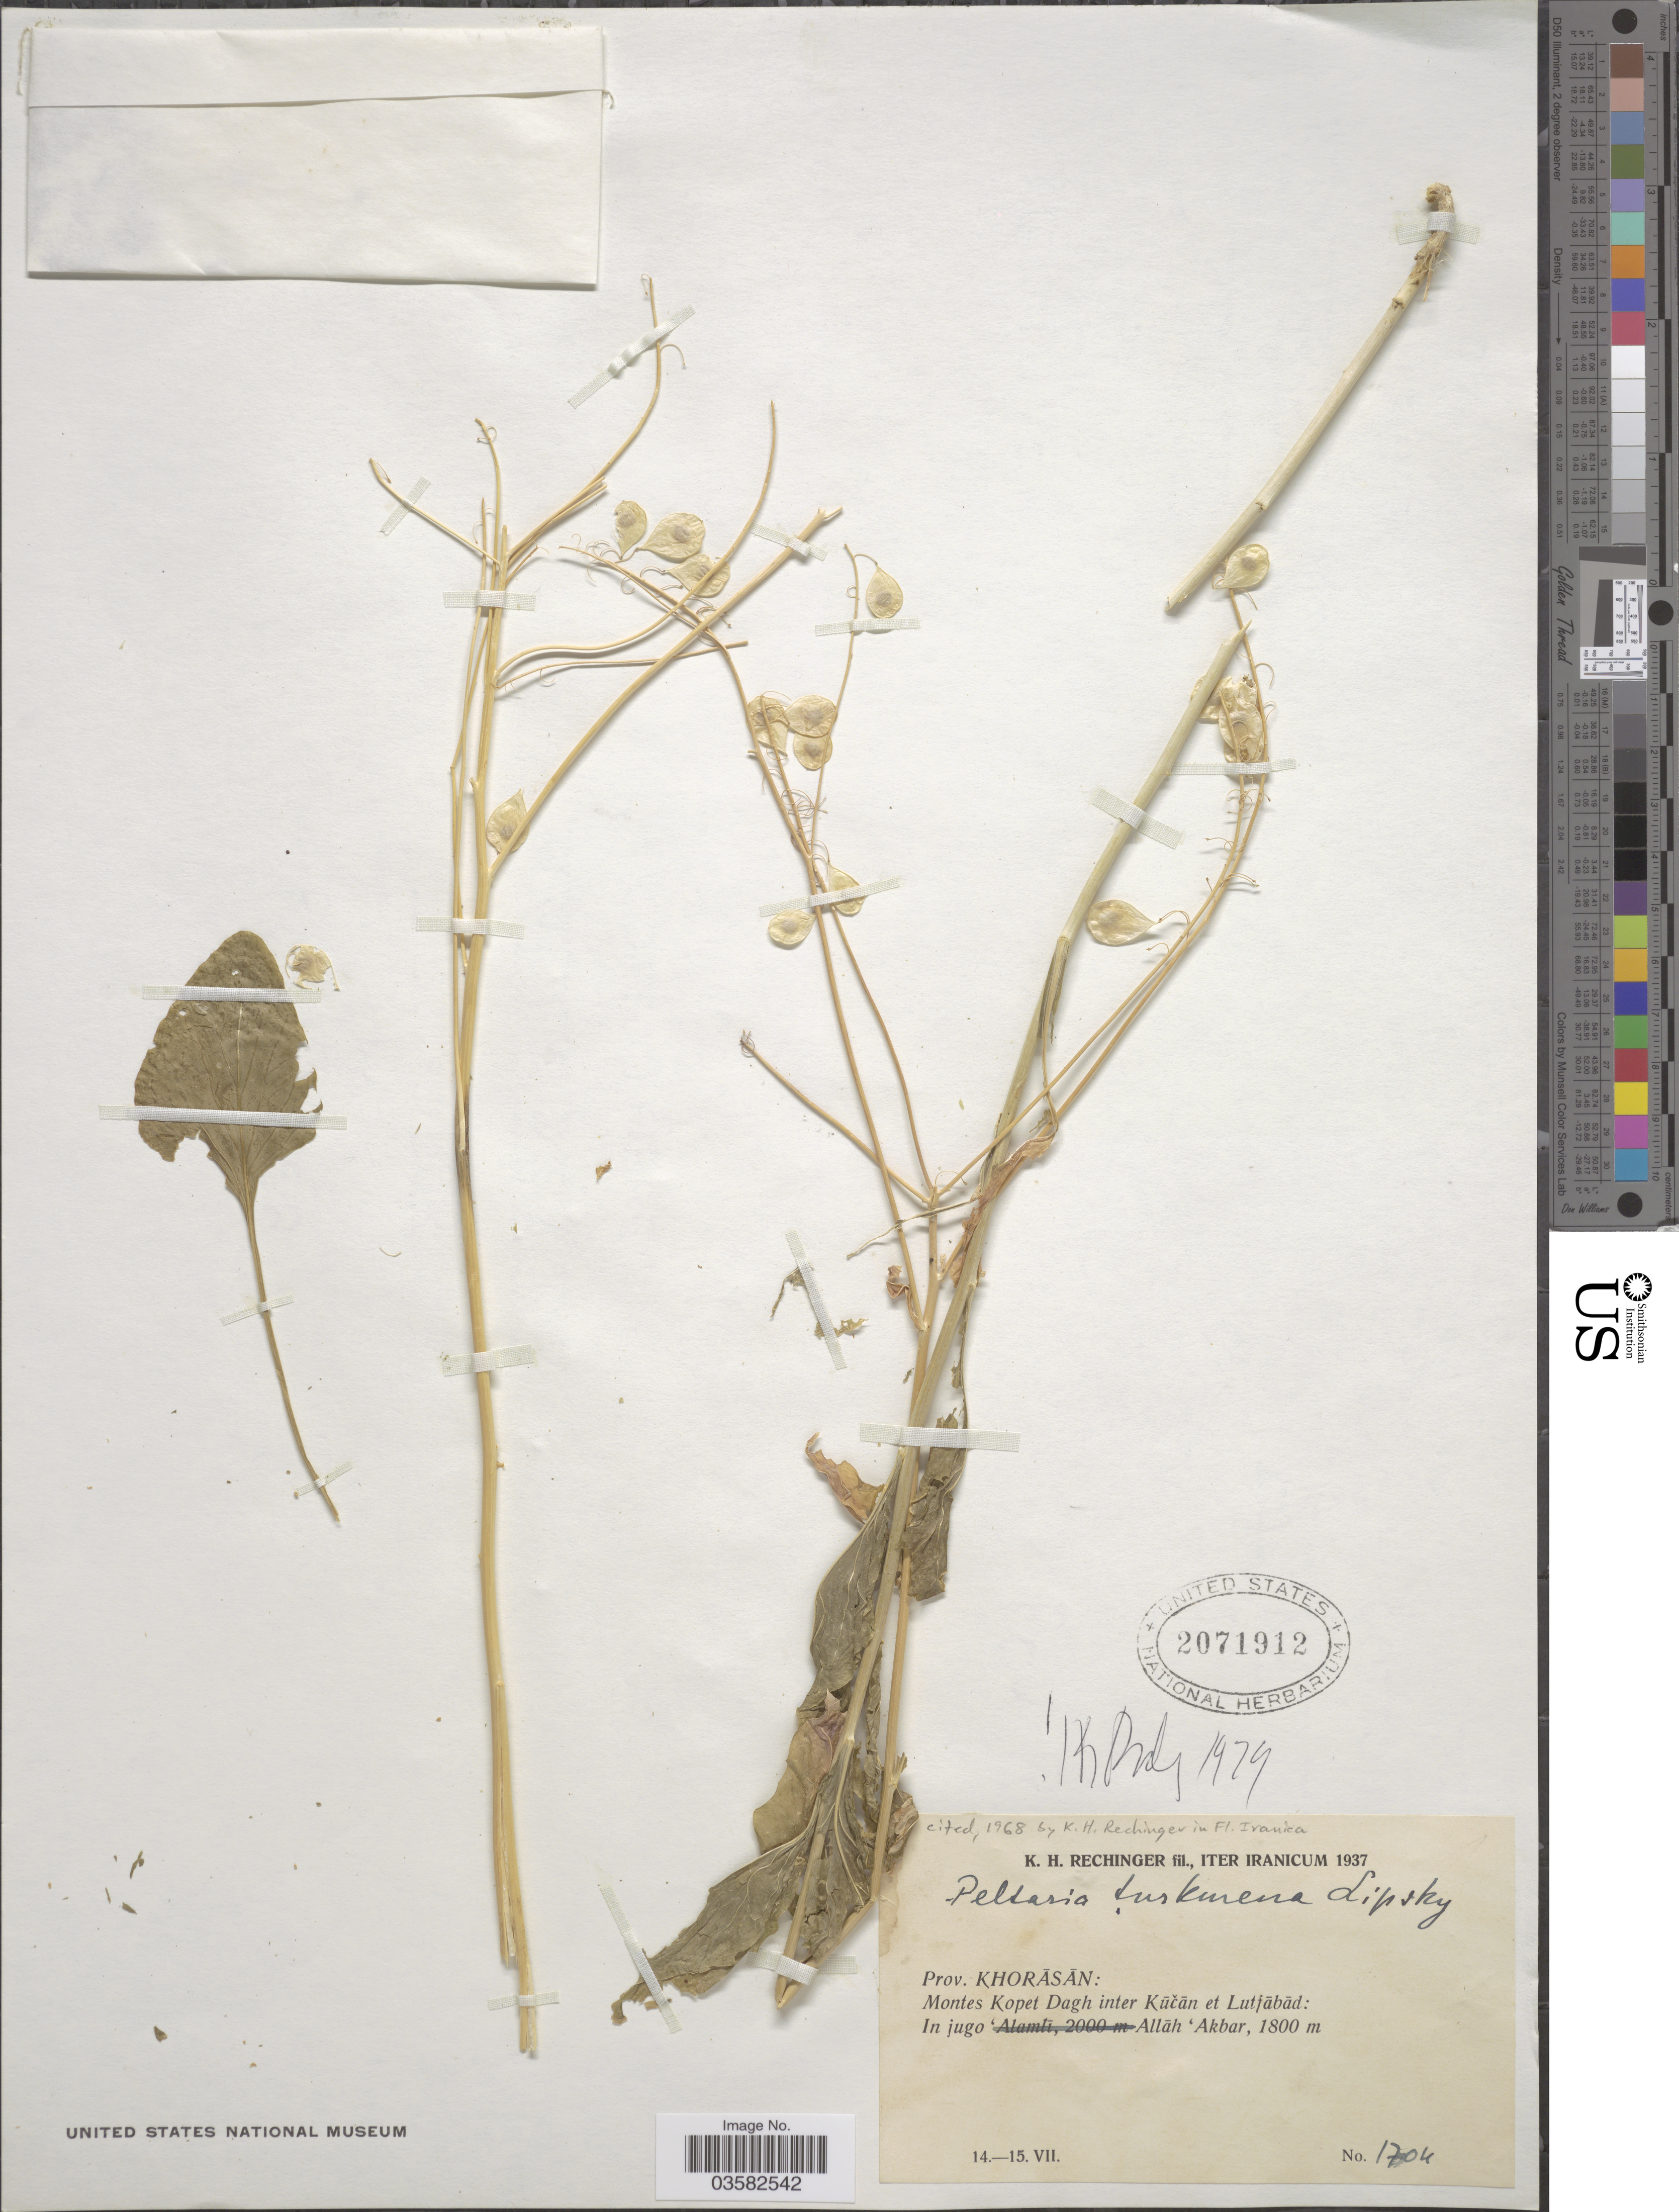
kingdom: Plantae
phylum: Tracheophyta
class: Magnoliopsida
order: Brassicales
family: Brassicaceae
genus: Peltaria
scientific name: Peltaria turkmena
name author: Lipsky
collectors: K. H. Rechinger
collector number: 1704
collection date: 1937-07-14/1937-07-15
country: Iran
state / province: Khorasan [obsolete]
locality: Iter Iranicum. Prov. Khorāsān: Montes Kopet Dagh inter Kūčān et Lutfābād: In jugo Allāh 'Akbar.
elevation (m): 1800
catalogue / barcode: US 2071912